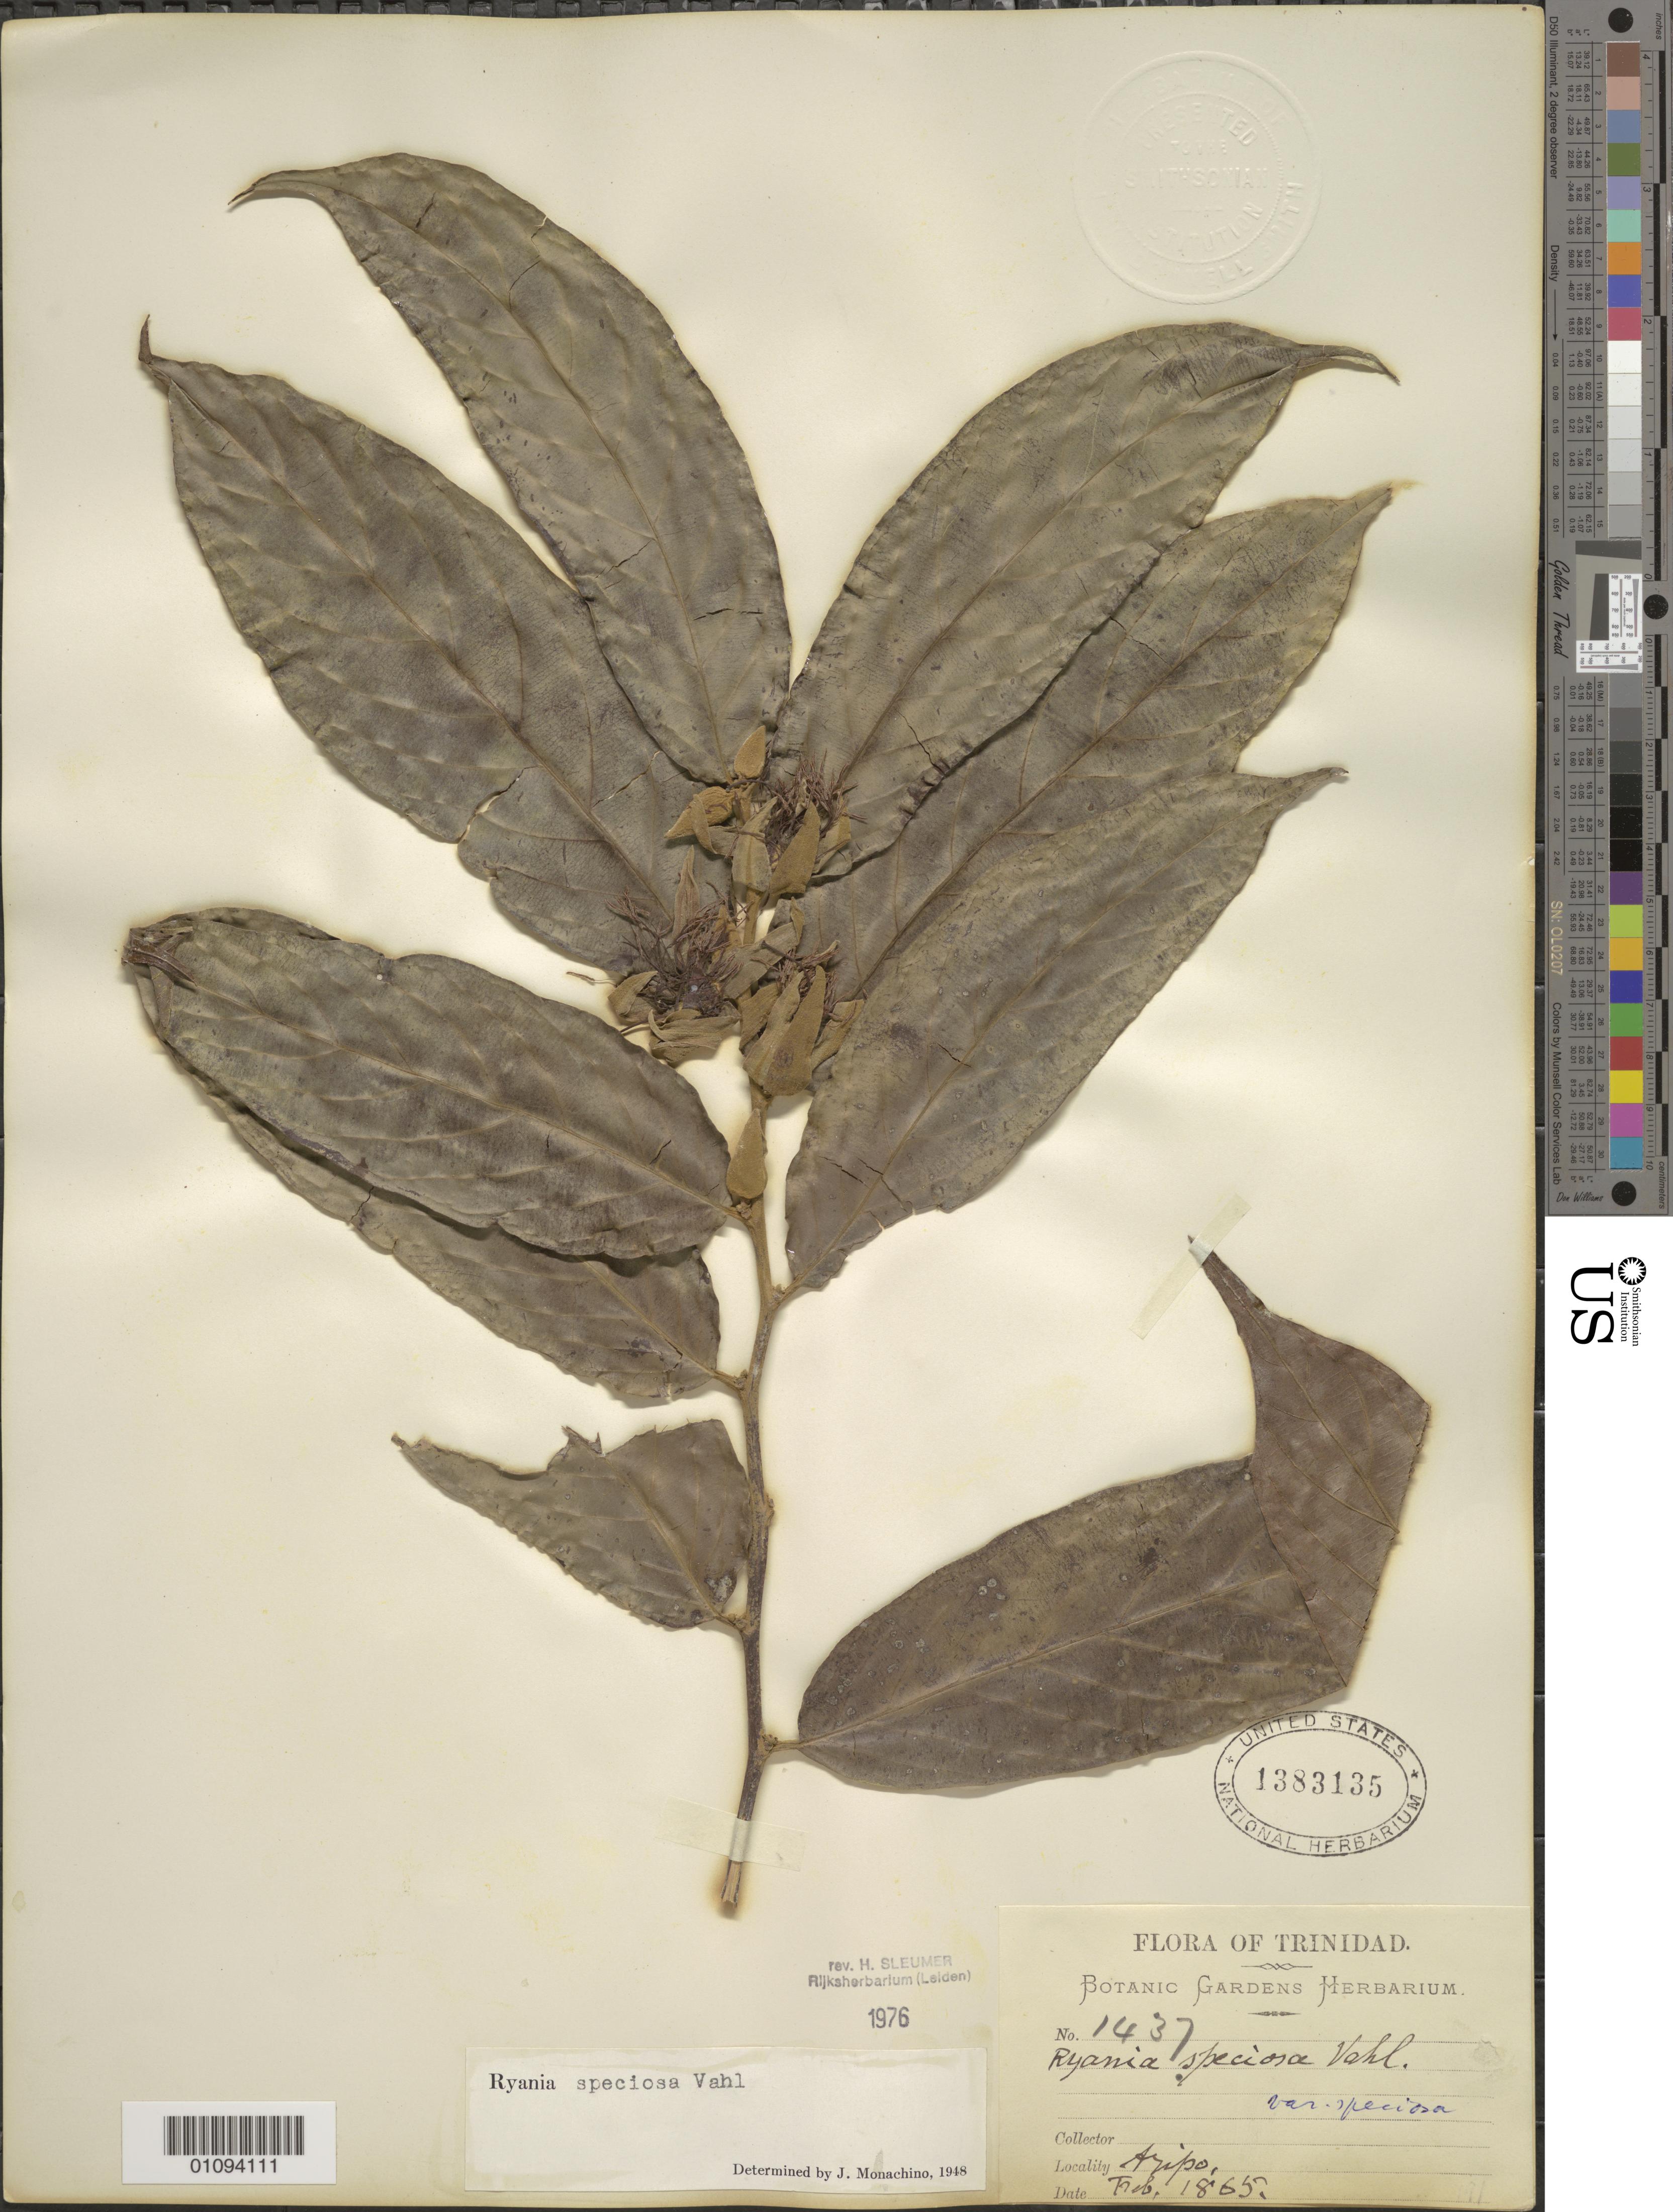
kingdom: Plantae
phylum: Tracheophyta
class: Magnoliopsida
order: Malpighiales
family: Salicaceae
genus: Ryania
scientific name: Ryania speciosa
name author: Vahl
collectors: Botanic Gardens Herbarium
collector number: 1437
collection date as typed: Feb 1865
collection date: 1865-02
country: Trinidad and Tobago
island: Trinidad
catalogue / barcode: US 1383135